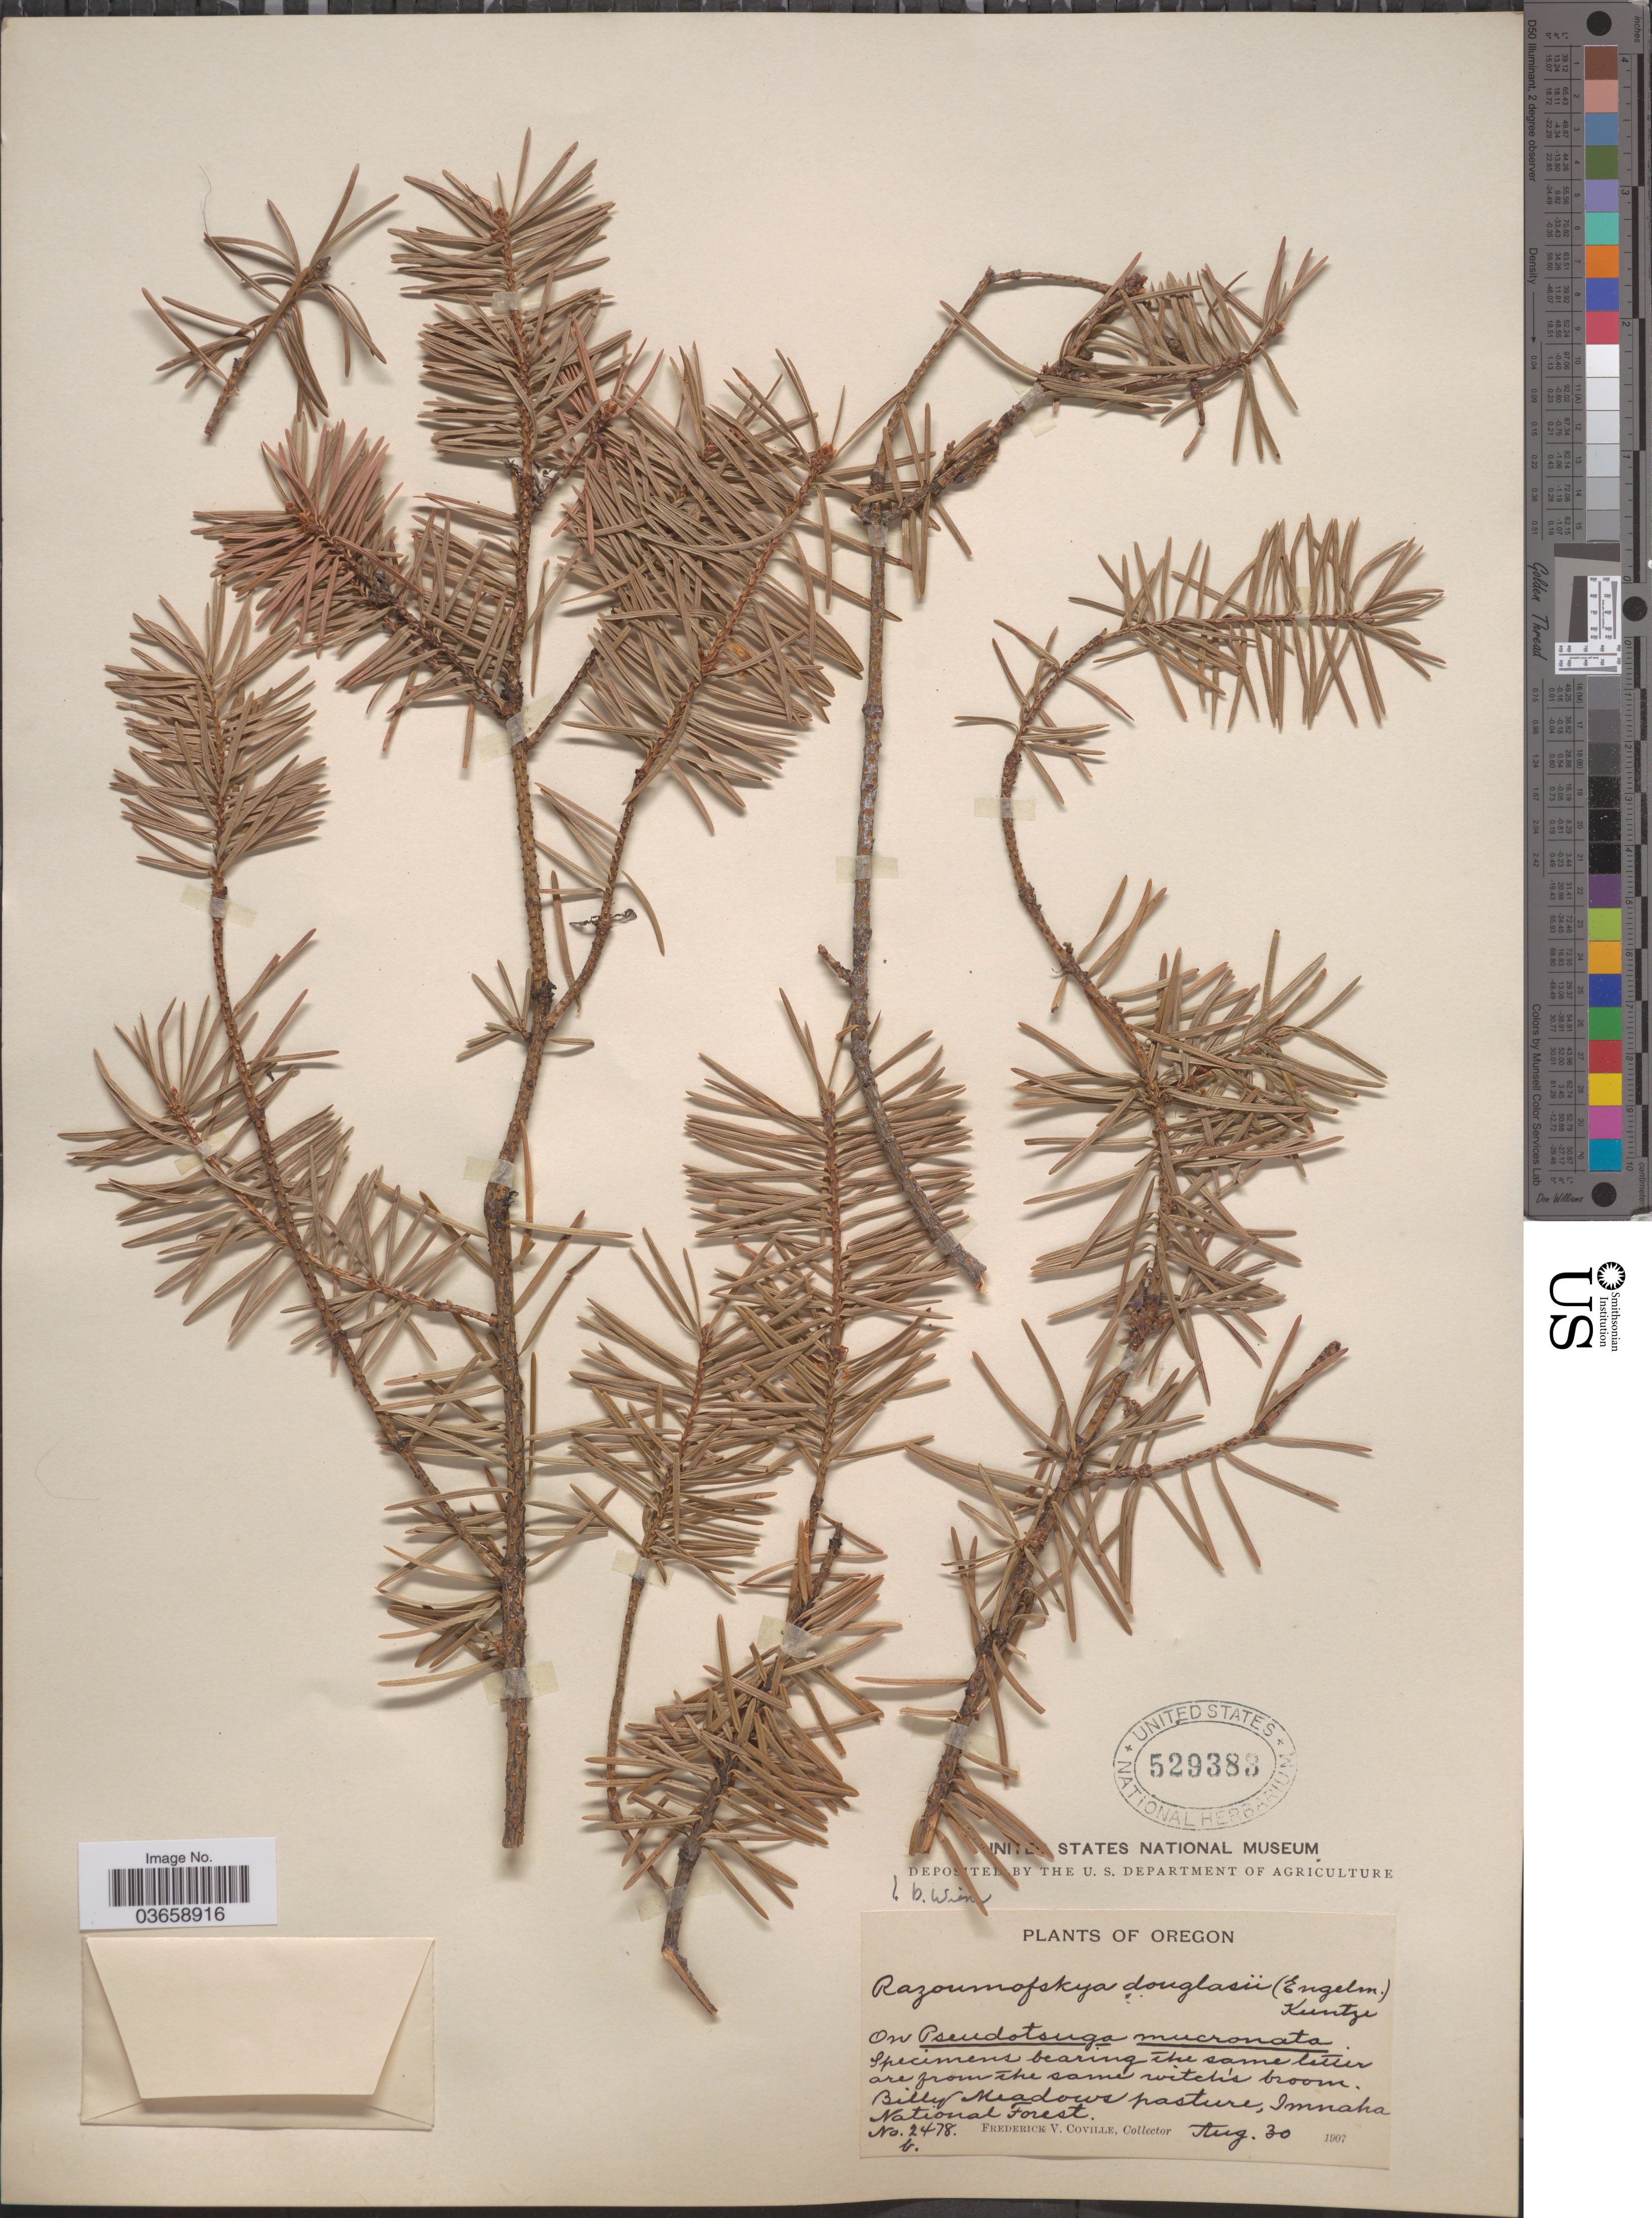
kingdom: Plantae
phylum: Tracheophyta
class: Magnoliopsida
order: Santalales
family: Viscaceae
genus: Arceuthobium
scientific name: Arceuthobium douglasii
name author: Engelm. in G.M. Wheeler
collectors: F. V. Coville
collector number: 2478b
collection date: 1907-08-30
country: United States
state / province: Oregon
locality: Billy Meadows pasture, Imnaha National Forest.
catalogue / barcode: US 529383